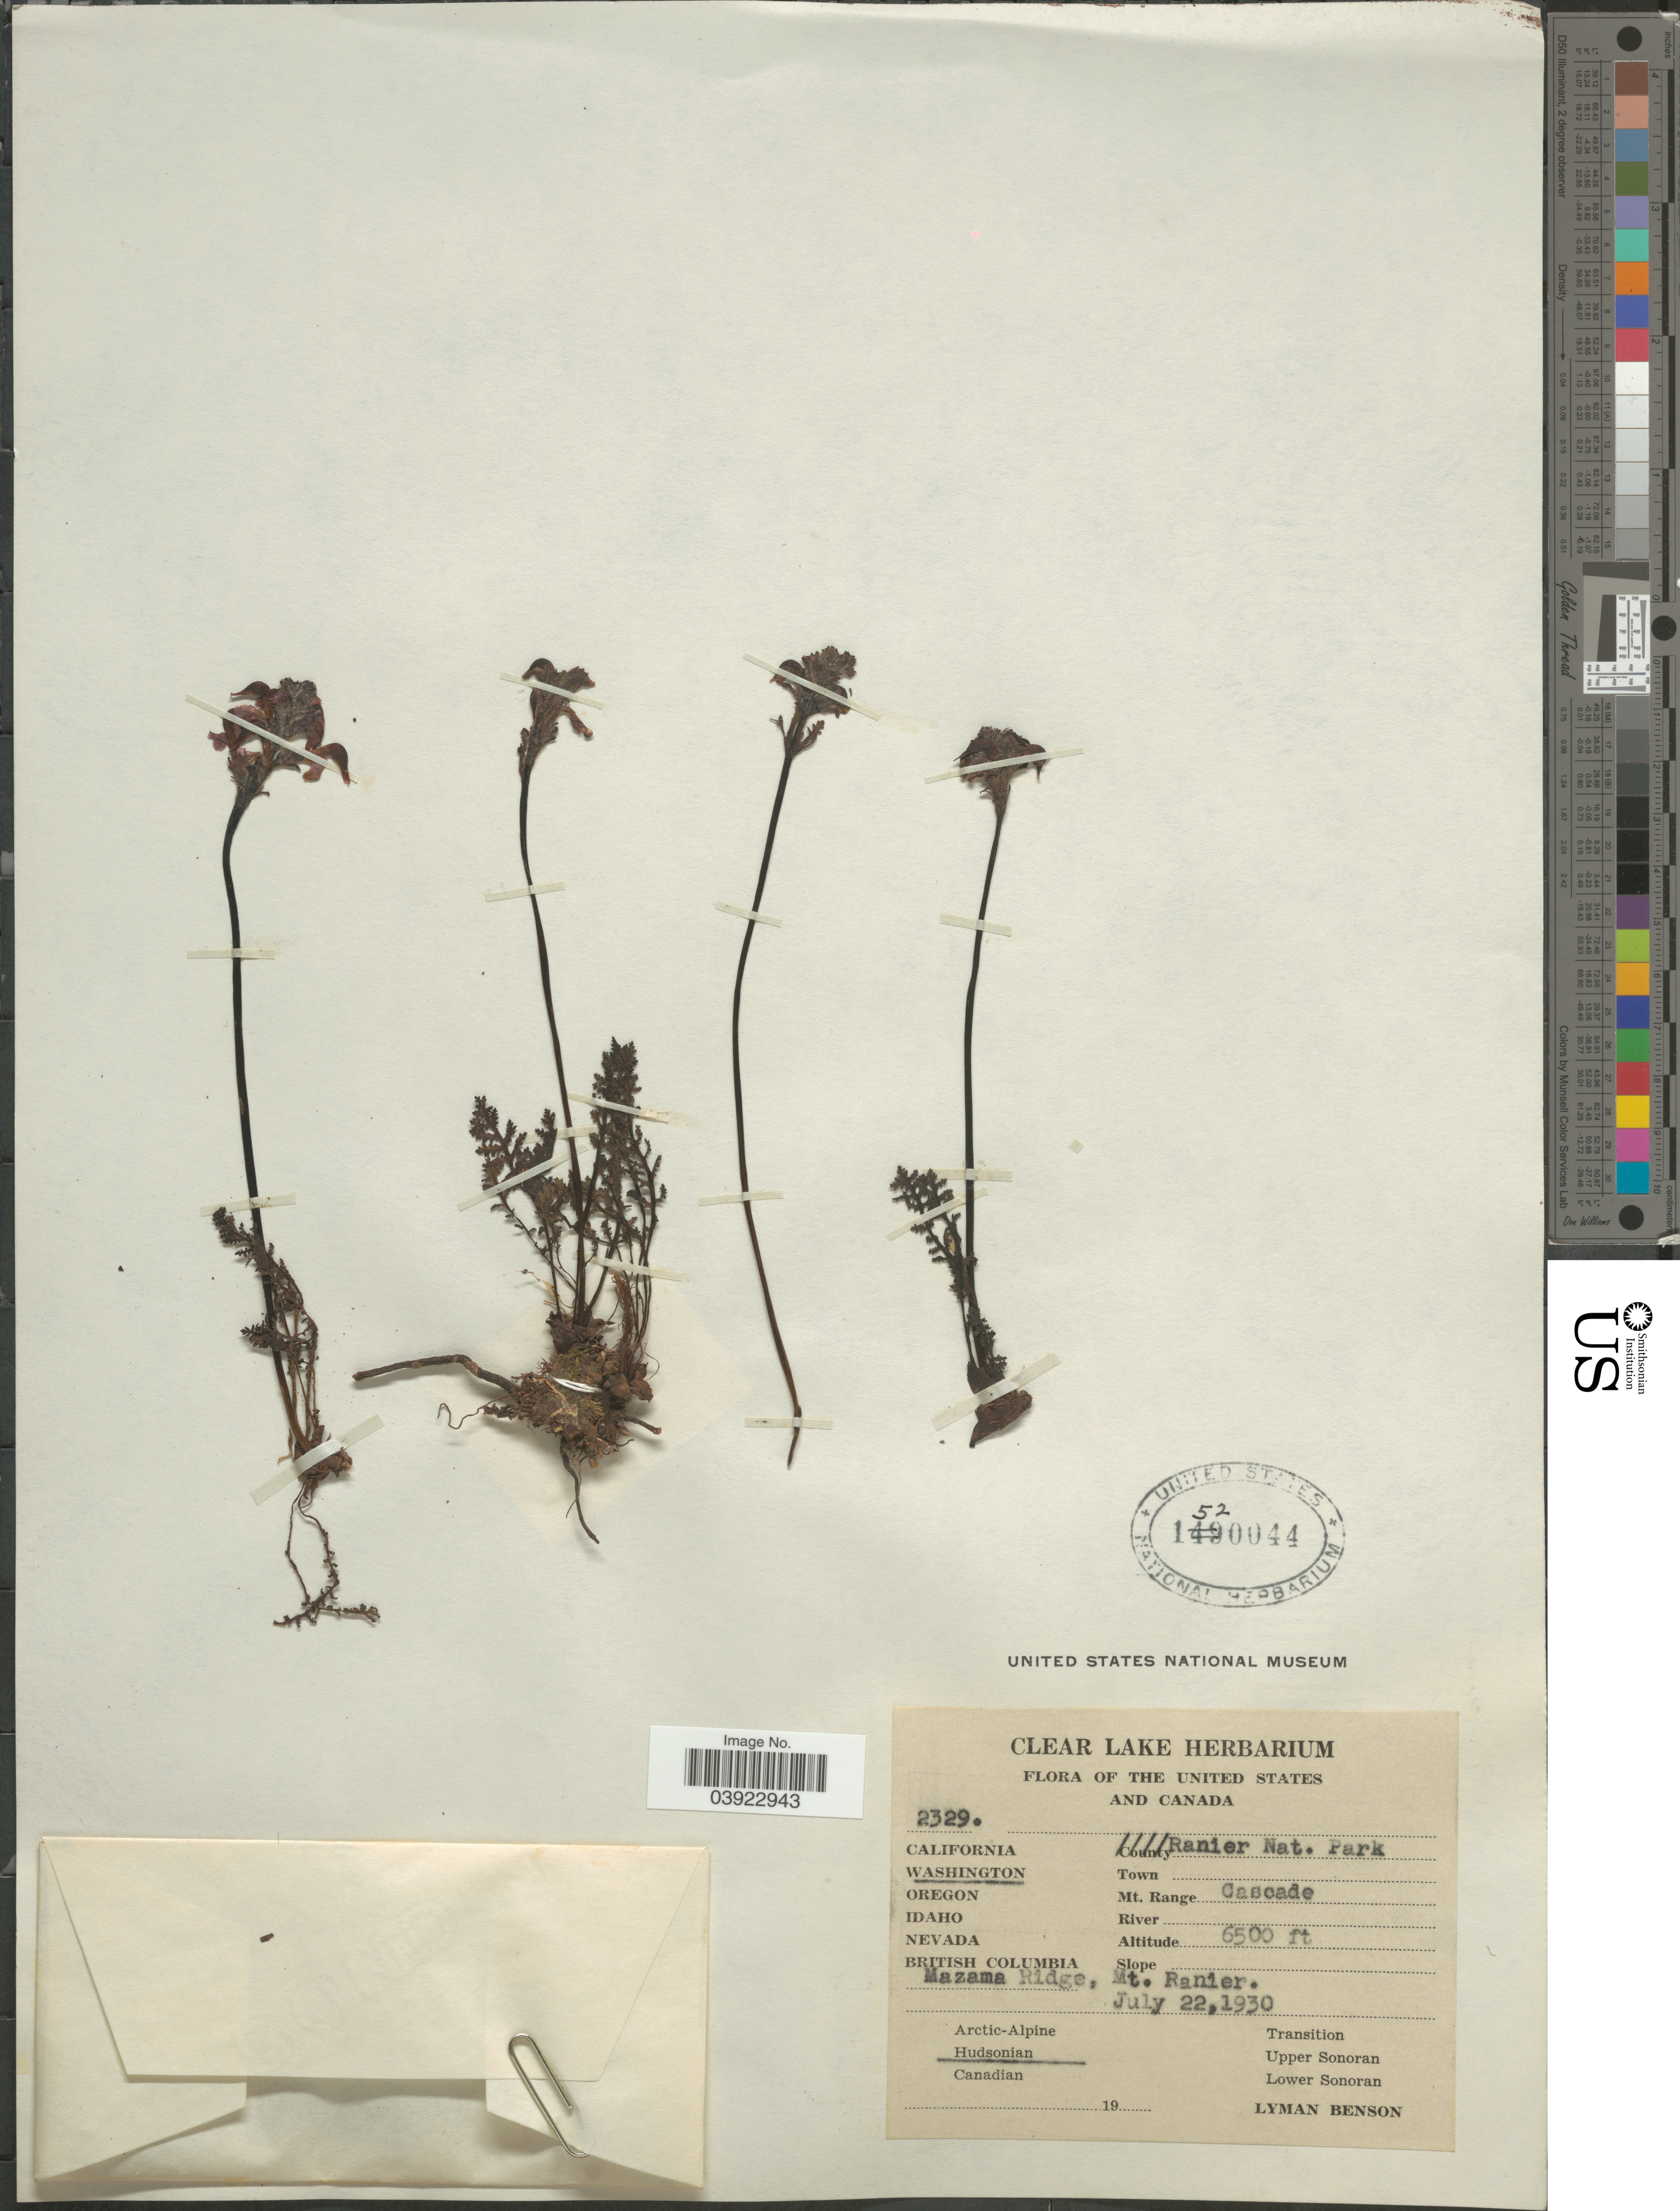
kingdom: Plantae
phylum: Tracheophyta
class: Magnoliopsida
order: Lamiales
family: Orobanchaceae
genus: Pedicularis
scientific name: Pedicularis ornithorhyncha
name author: Benth.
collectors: L. D. Benson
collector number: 2329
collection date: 1930-07-22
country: United States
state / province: Washington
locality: Rainier Nat. Park. Mt. Range Cascade. Mazama Ridge, Mt. Ranier. Hudsonnian.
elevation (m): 1981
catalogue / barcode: US 1520044